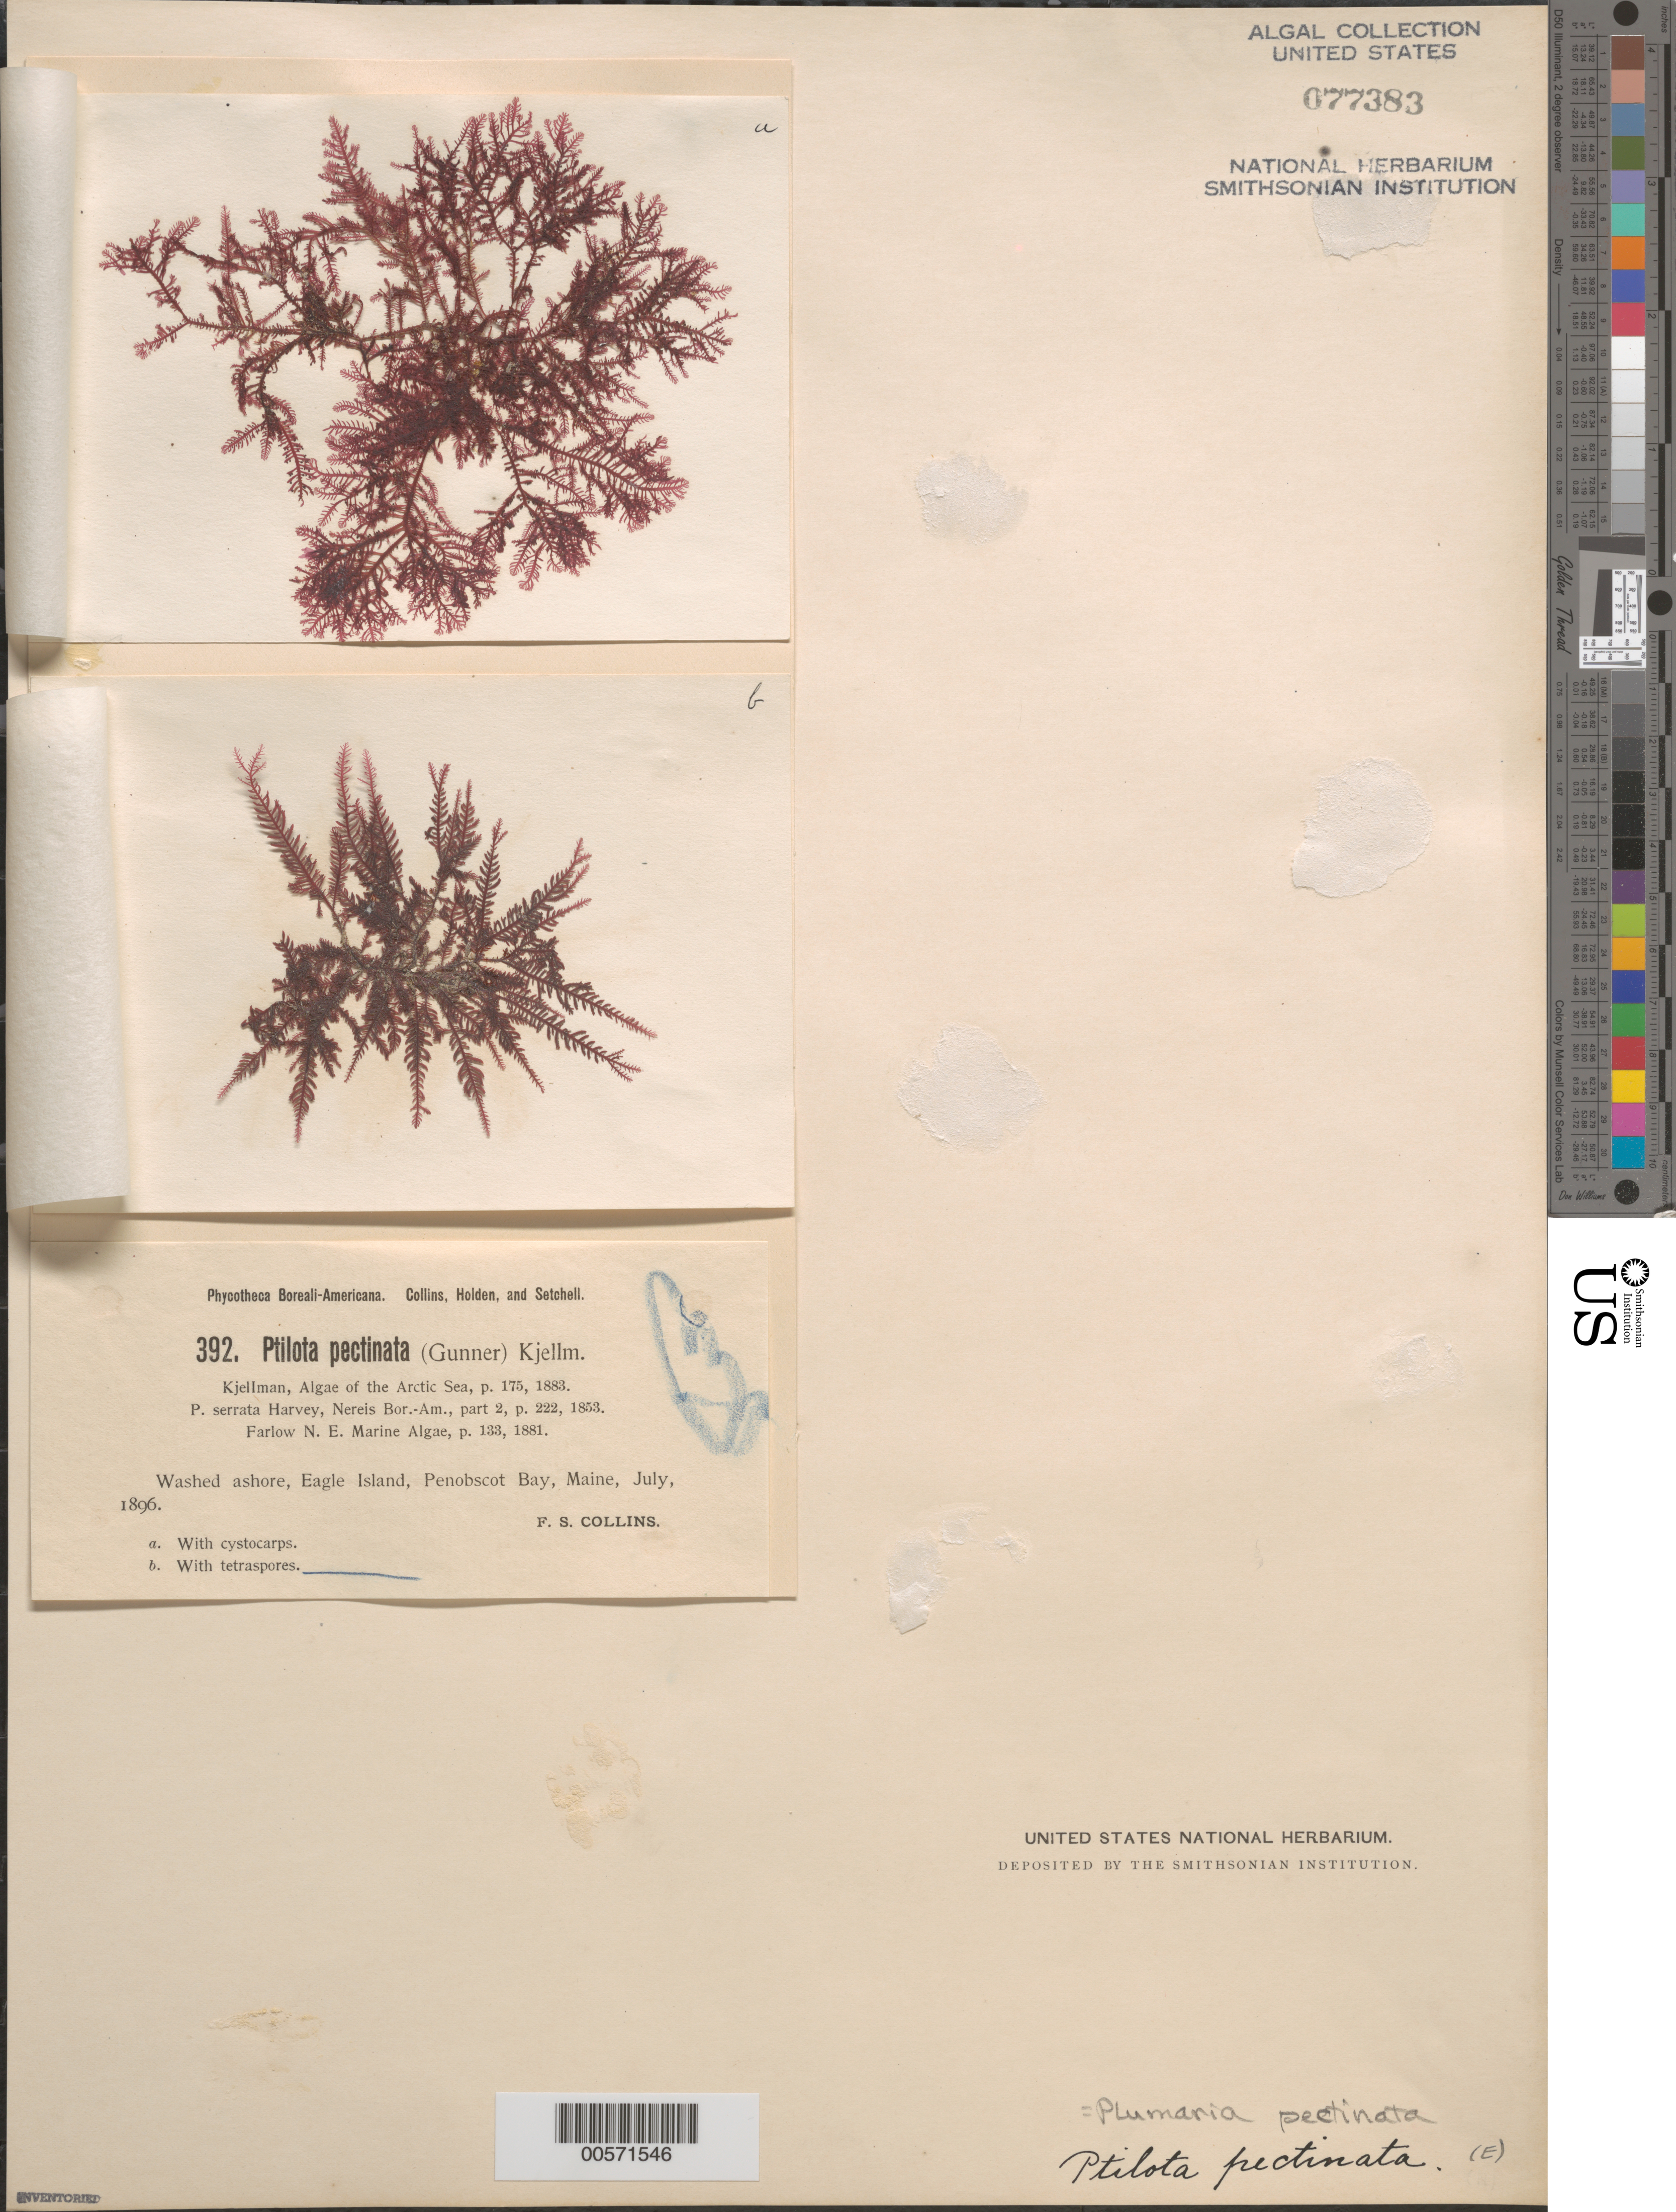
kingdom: Plantae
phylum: Rhodophyta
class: Florideophyceae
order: Ceramiales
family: Wrangeliaceae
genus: Plumaria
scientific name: Plumaria pectinata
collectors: F. Collins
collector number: PB-A 392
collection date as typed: Jul 1896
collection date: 1896-07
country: United States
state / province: Maine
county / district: Knox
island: Eagle Island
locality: Penobscot Bay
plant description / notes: Collins, Holden & Setchell, Phycotheca Boreali-Americana, as Ptilota pectinata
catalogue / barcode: US 77383